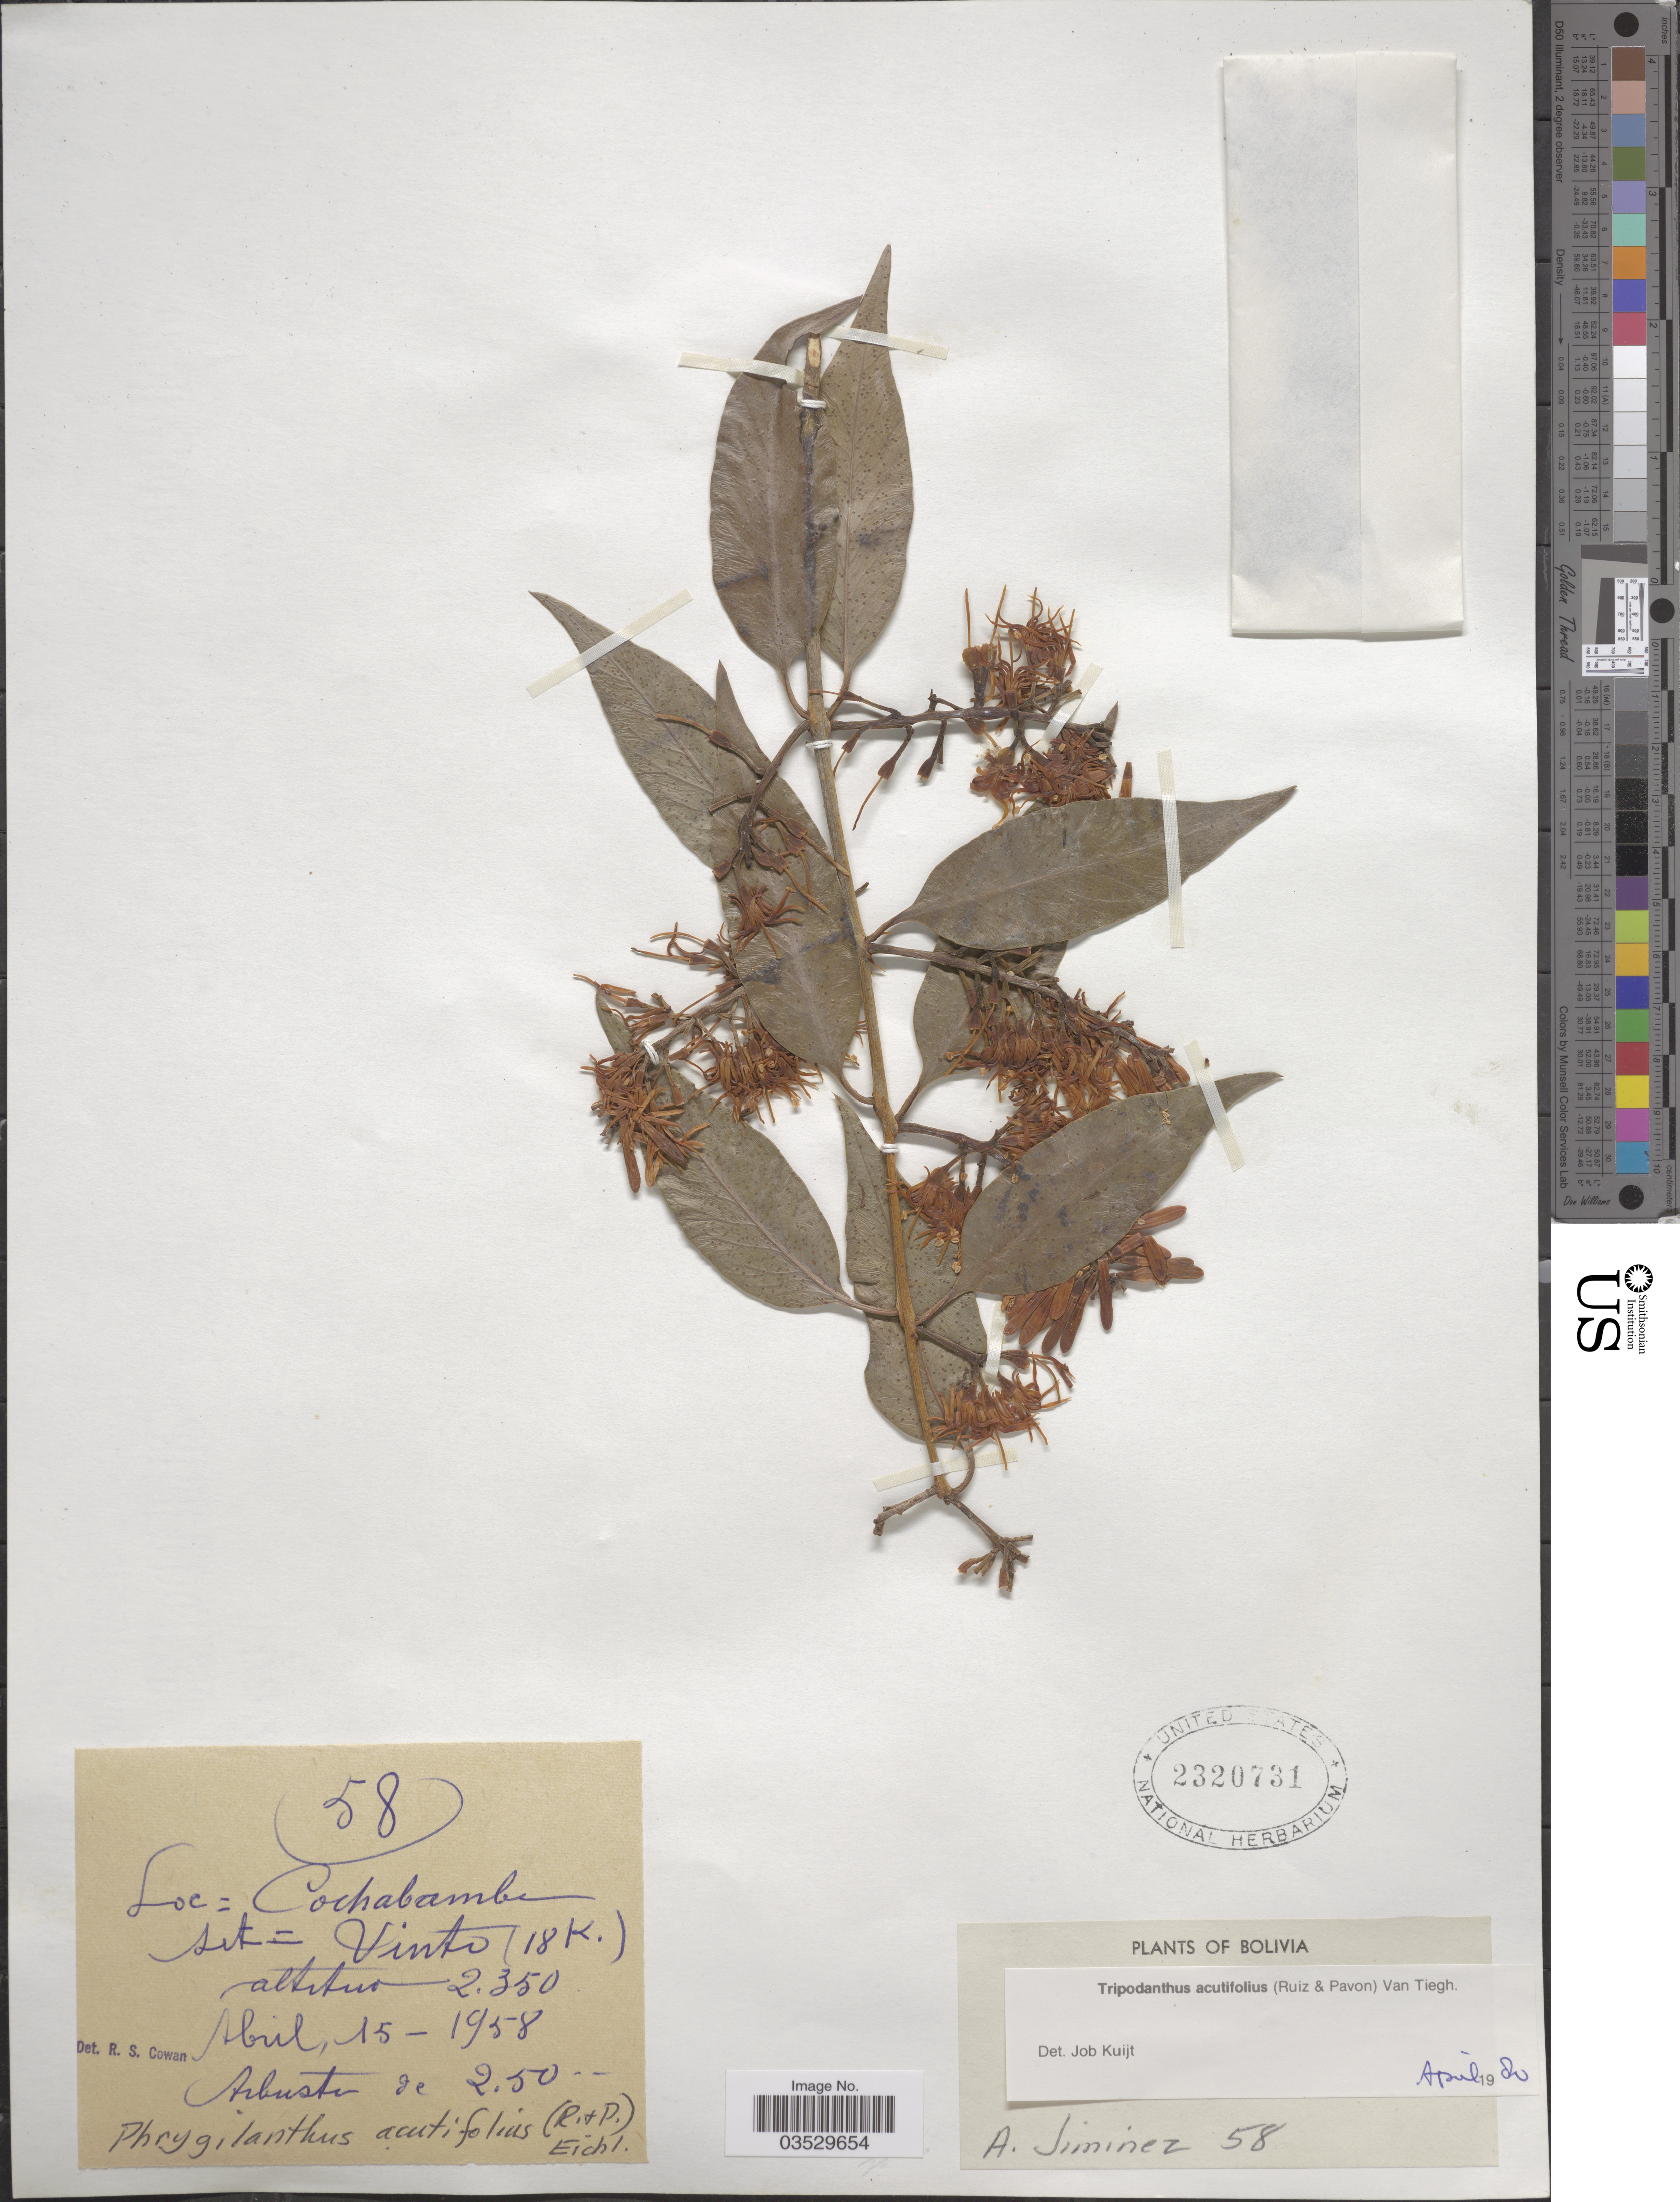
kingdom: Plantae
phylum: Tracheophyta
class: Magnoliopsida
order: Santalales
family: Loranthaceae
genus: Tripodanthus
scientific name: Tripodanthus acutifolius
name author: Tiegh.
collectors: A. Jiminez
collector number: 58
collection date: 1958-04-15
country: Bolivia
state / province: Cochabamba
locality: Vinto (18 K.).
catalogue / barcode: US 2320731